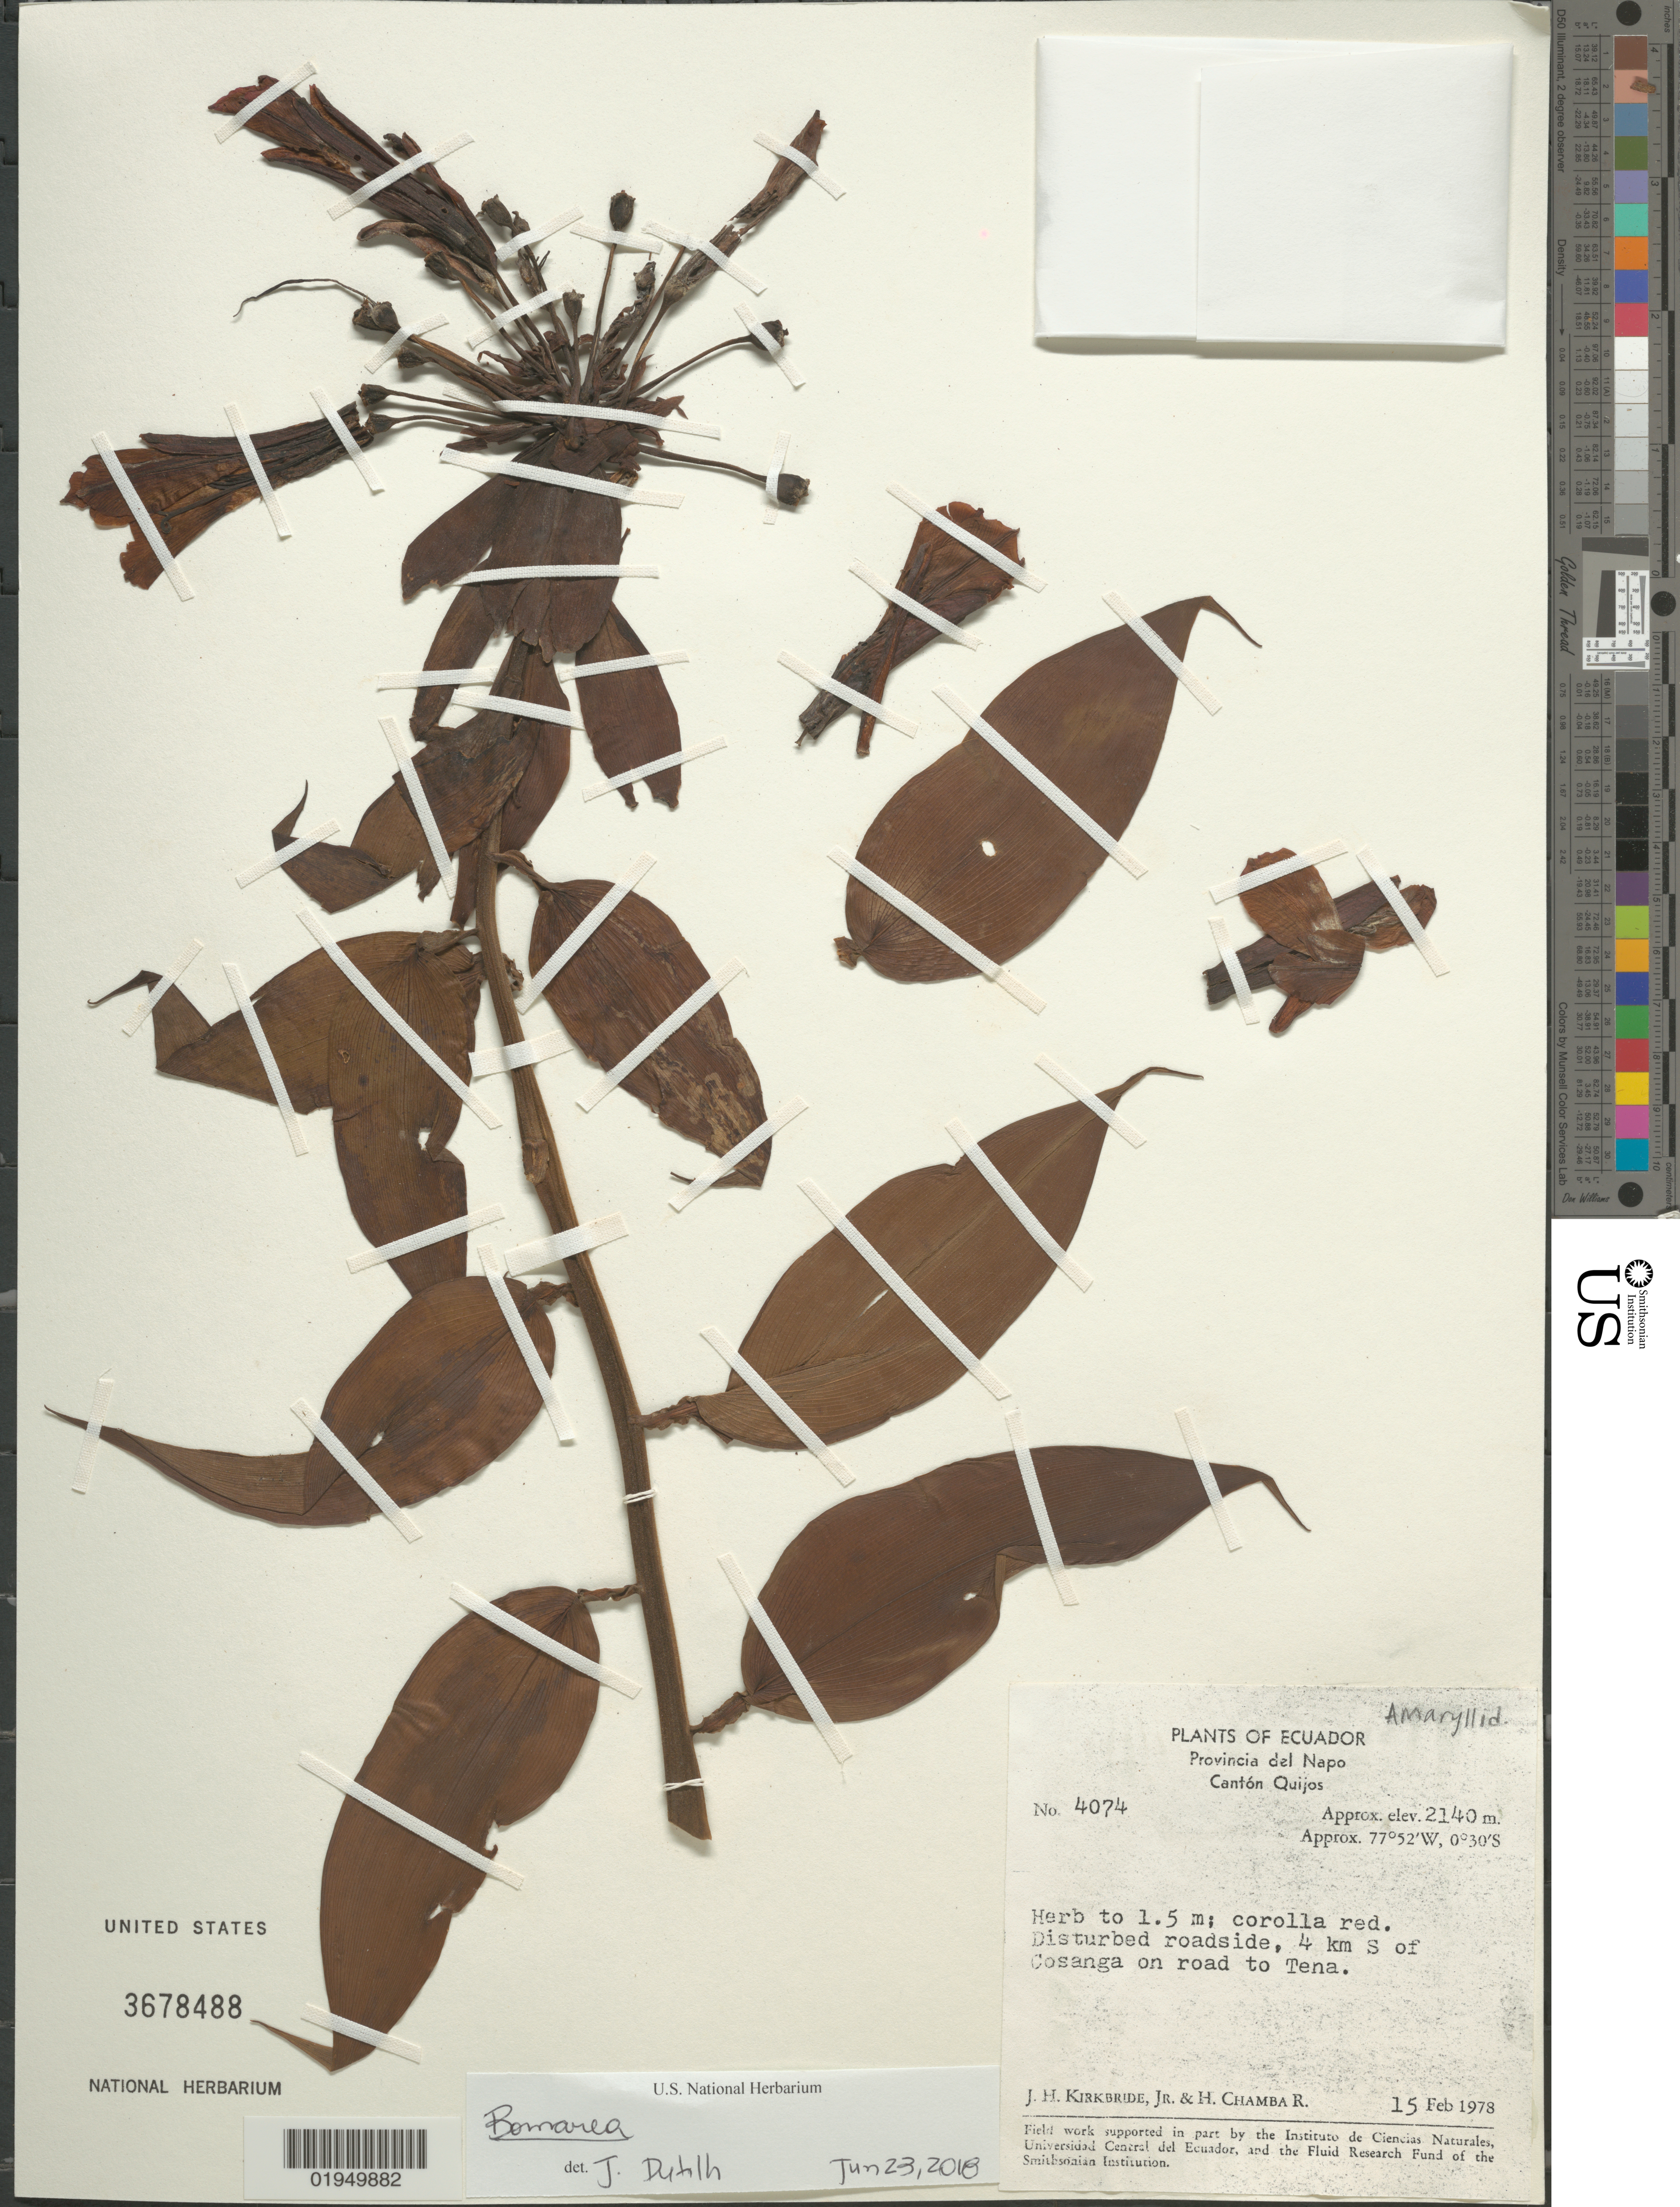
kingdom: Plantae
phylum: Tracheophyta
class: Liliopsida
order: Liliales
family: Alstroemeriaceae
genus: Bomarea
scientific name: Bomarea sp.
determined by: Dutilh, Julie H. A.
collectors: J. H. Kirkbride & H. Chamba R.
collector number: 4074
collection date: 1978-02-15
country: Ecuador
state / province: Napo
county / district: Quijos Cantón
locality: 4 km S of Cosanga on road to Tena.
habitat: Disturbed roadside.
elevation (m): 2140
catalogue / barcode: US 3678488